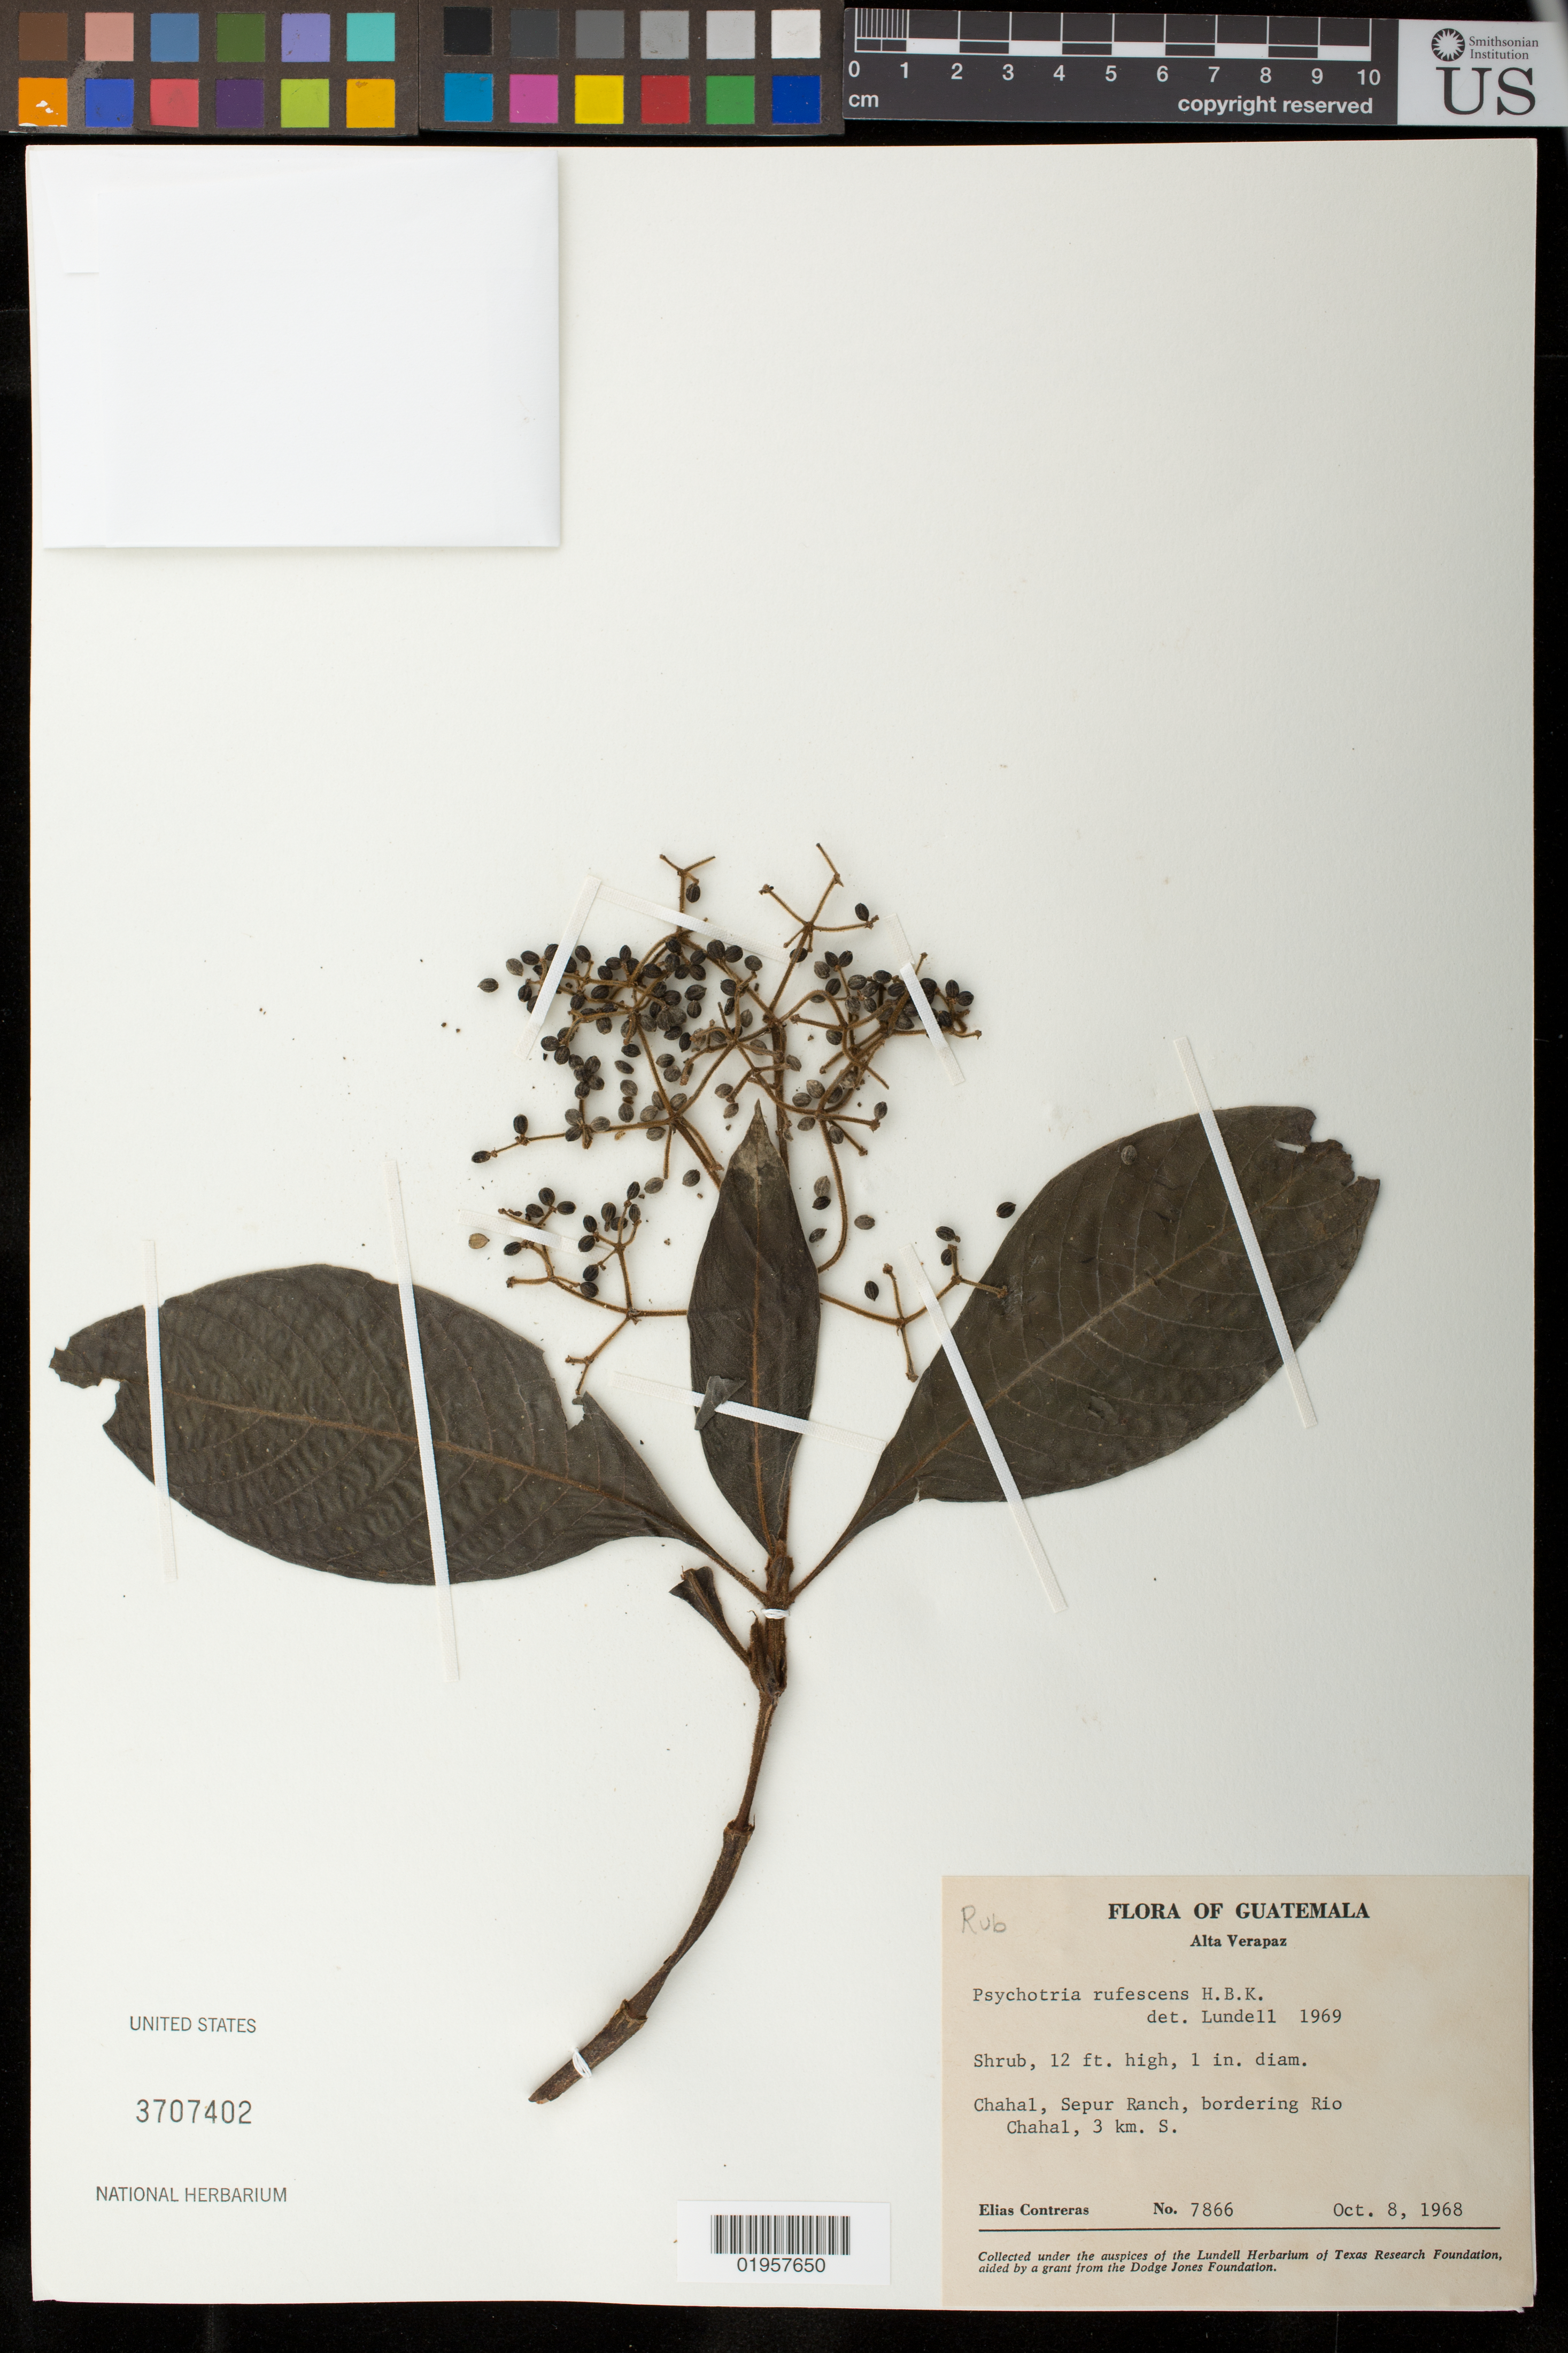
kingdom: Plantae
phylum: Tracheophyta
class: Magnoliopsida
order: Gentianales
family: Rubiaceae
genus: Psychotria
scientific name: Psychotria rufescens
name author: Kunth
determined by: Lundell, C. L.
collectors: E. Contreras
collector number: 7866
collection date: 1968-10-08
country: Guatemala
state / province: Alta Verapaz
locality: Chahal, Sepur Ranch, bordering Rio Chahal, 3 km S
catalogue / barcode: US 3707402